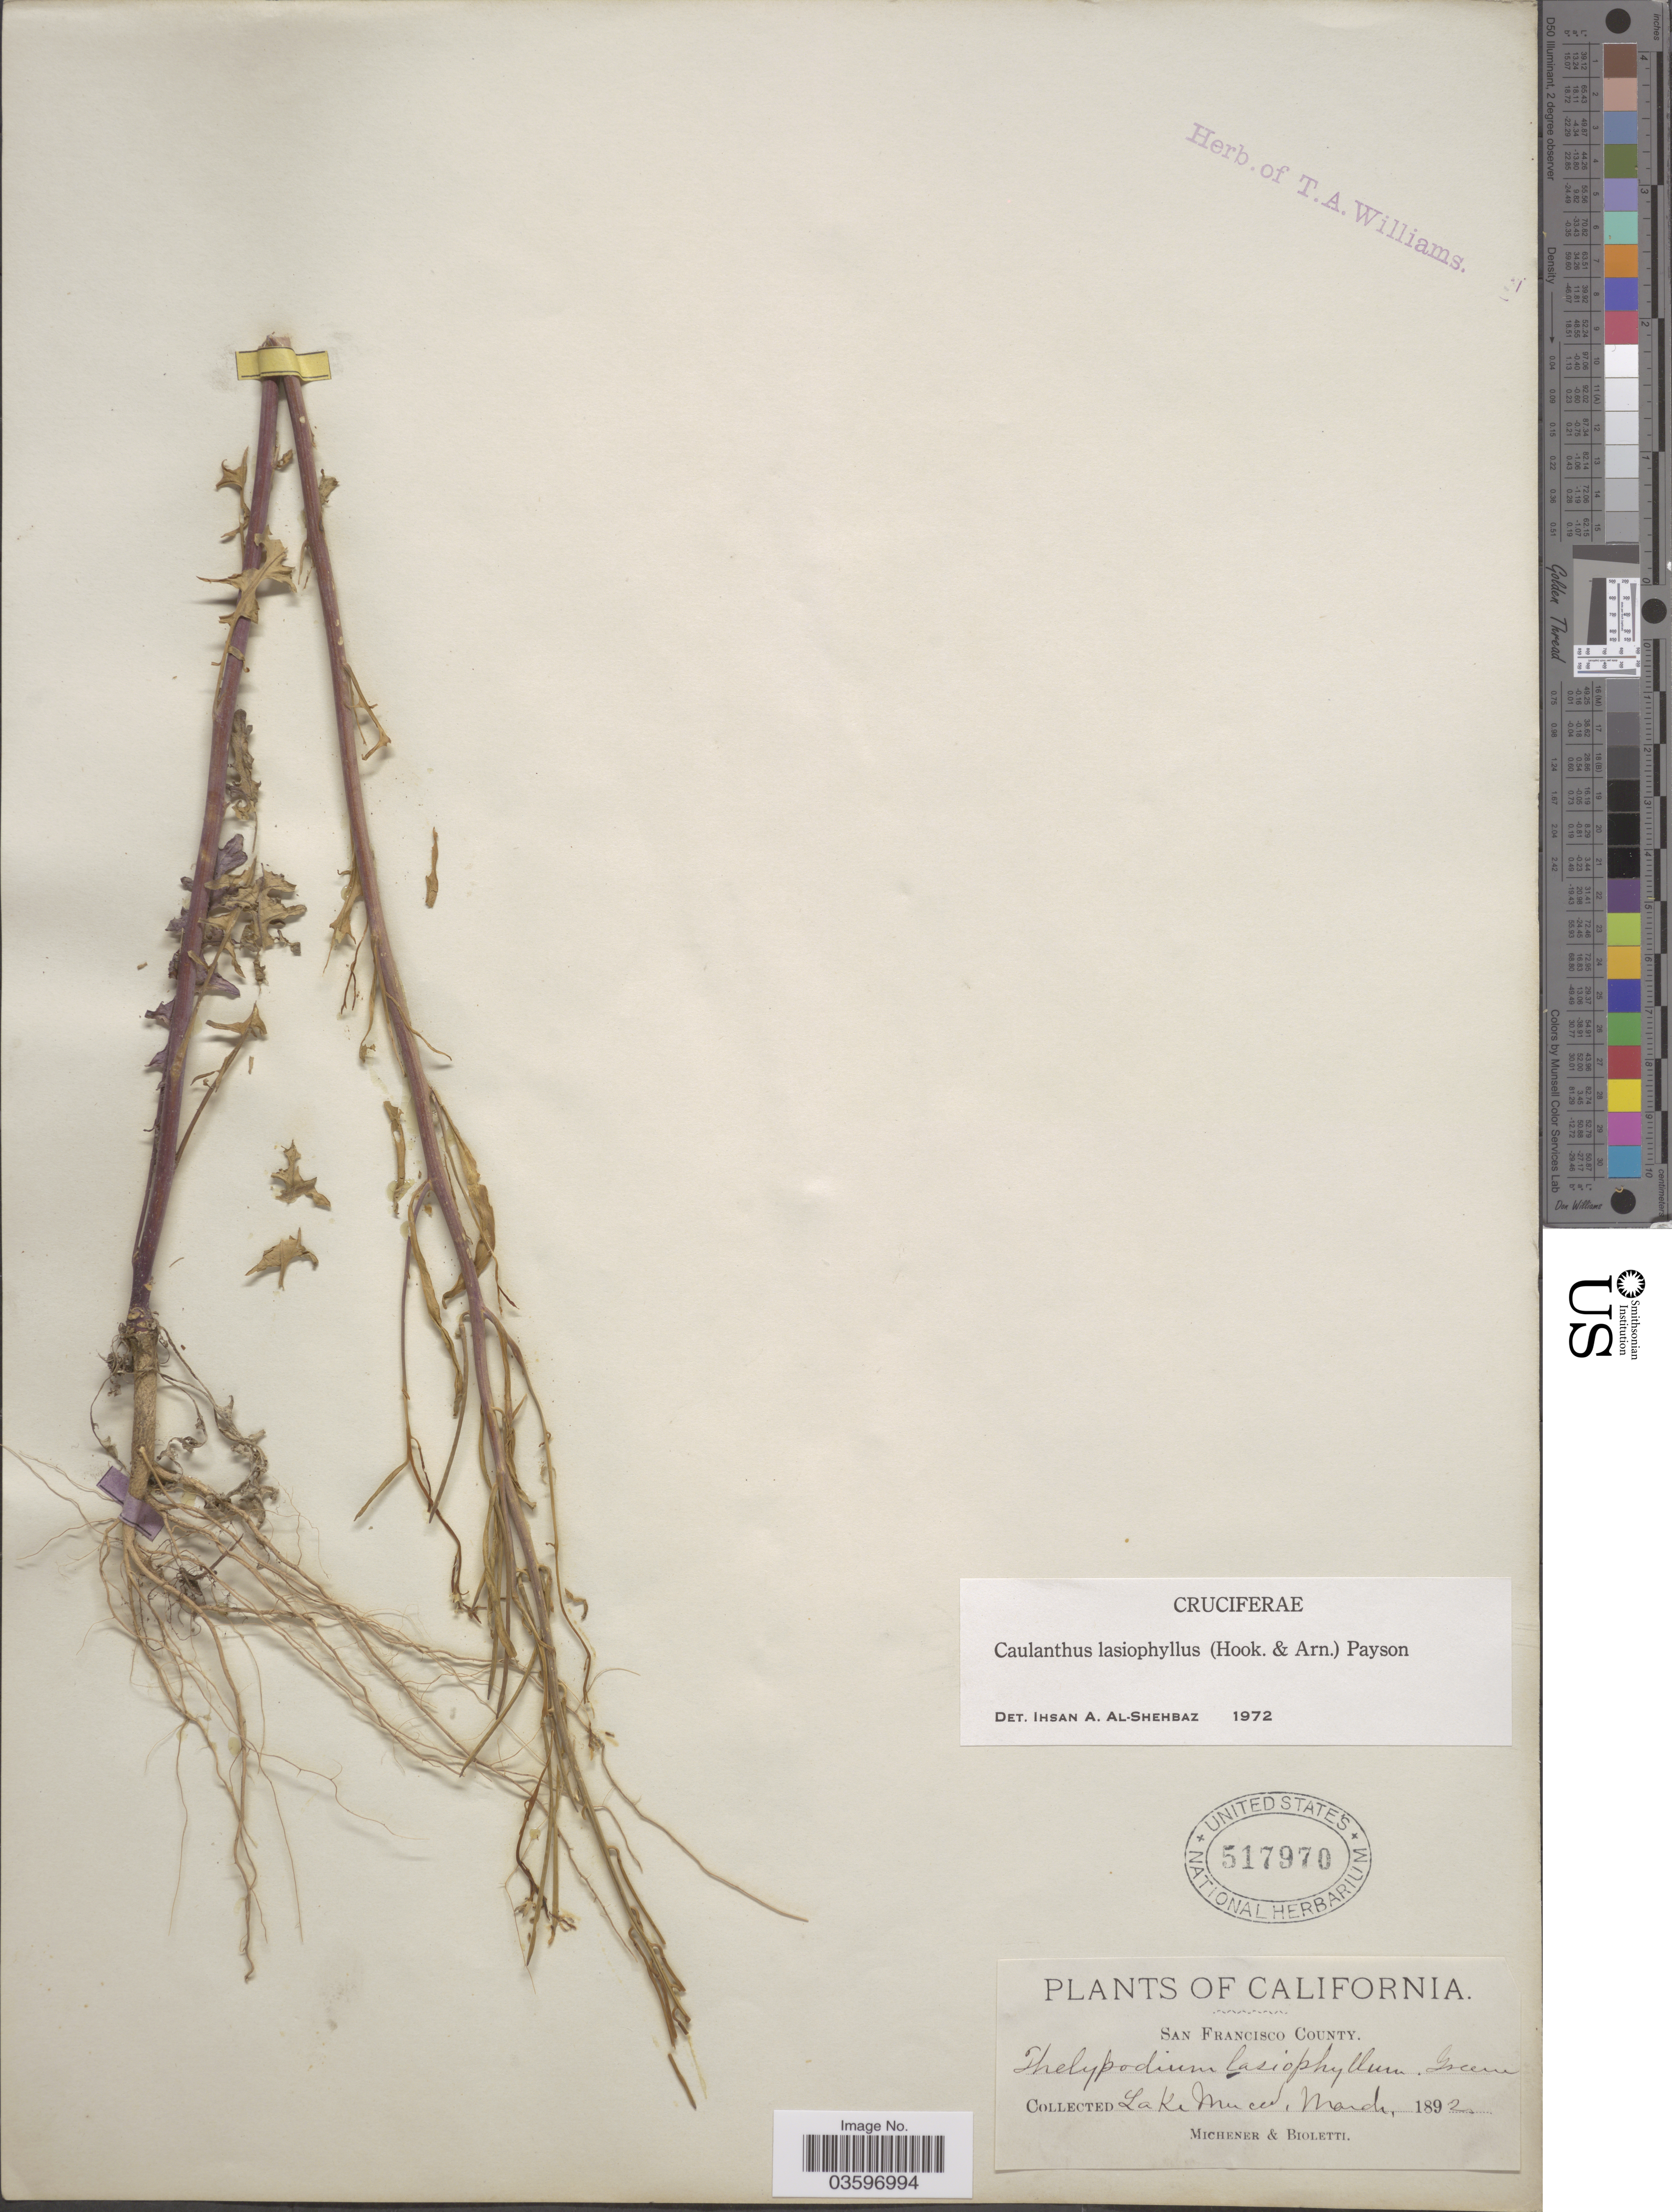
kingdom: Plantae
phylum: Tracheophyta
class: Magnoliopsida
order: Brassicales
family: Brassicaceae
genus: Caulanthus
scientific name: Caulanthus lasiophyllus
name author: (Hook. & Arn.) Payson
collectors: -. Michener & -- Bioletti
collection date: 1892-03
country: United States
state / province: California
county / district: San Francisco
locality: San Francisco County. Lake Merced.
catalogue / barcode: US 517970